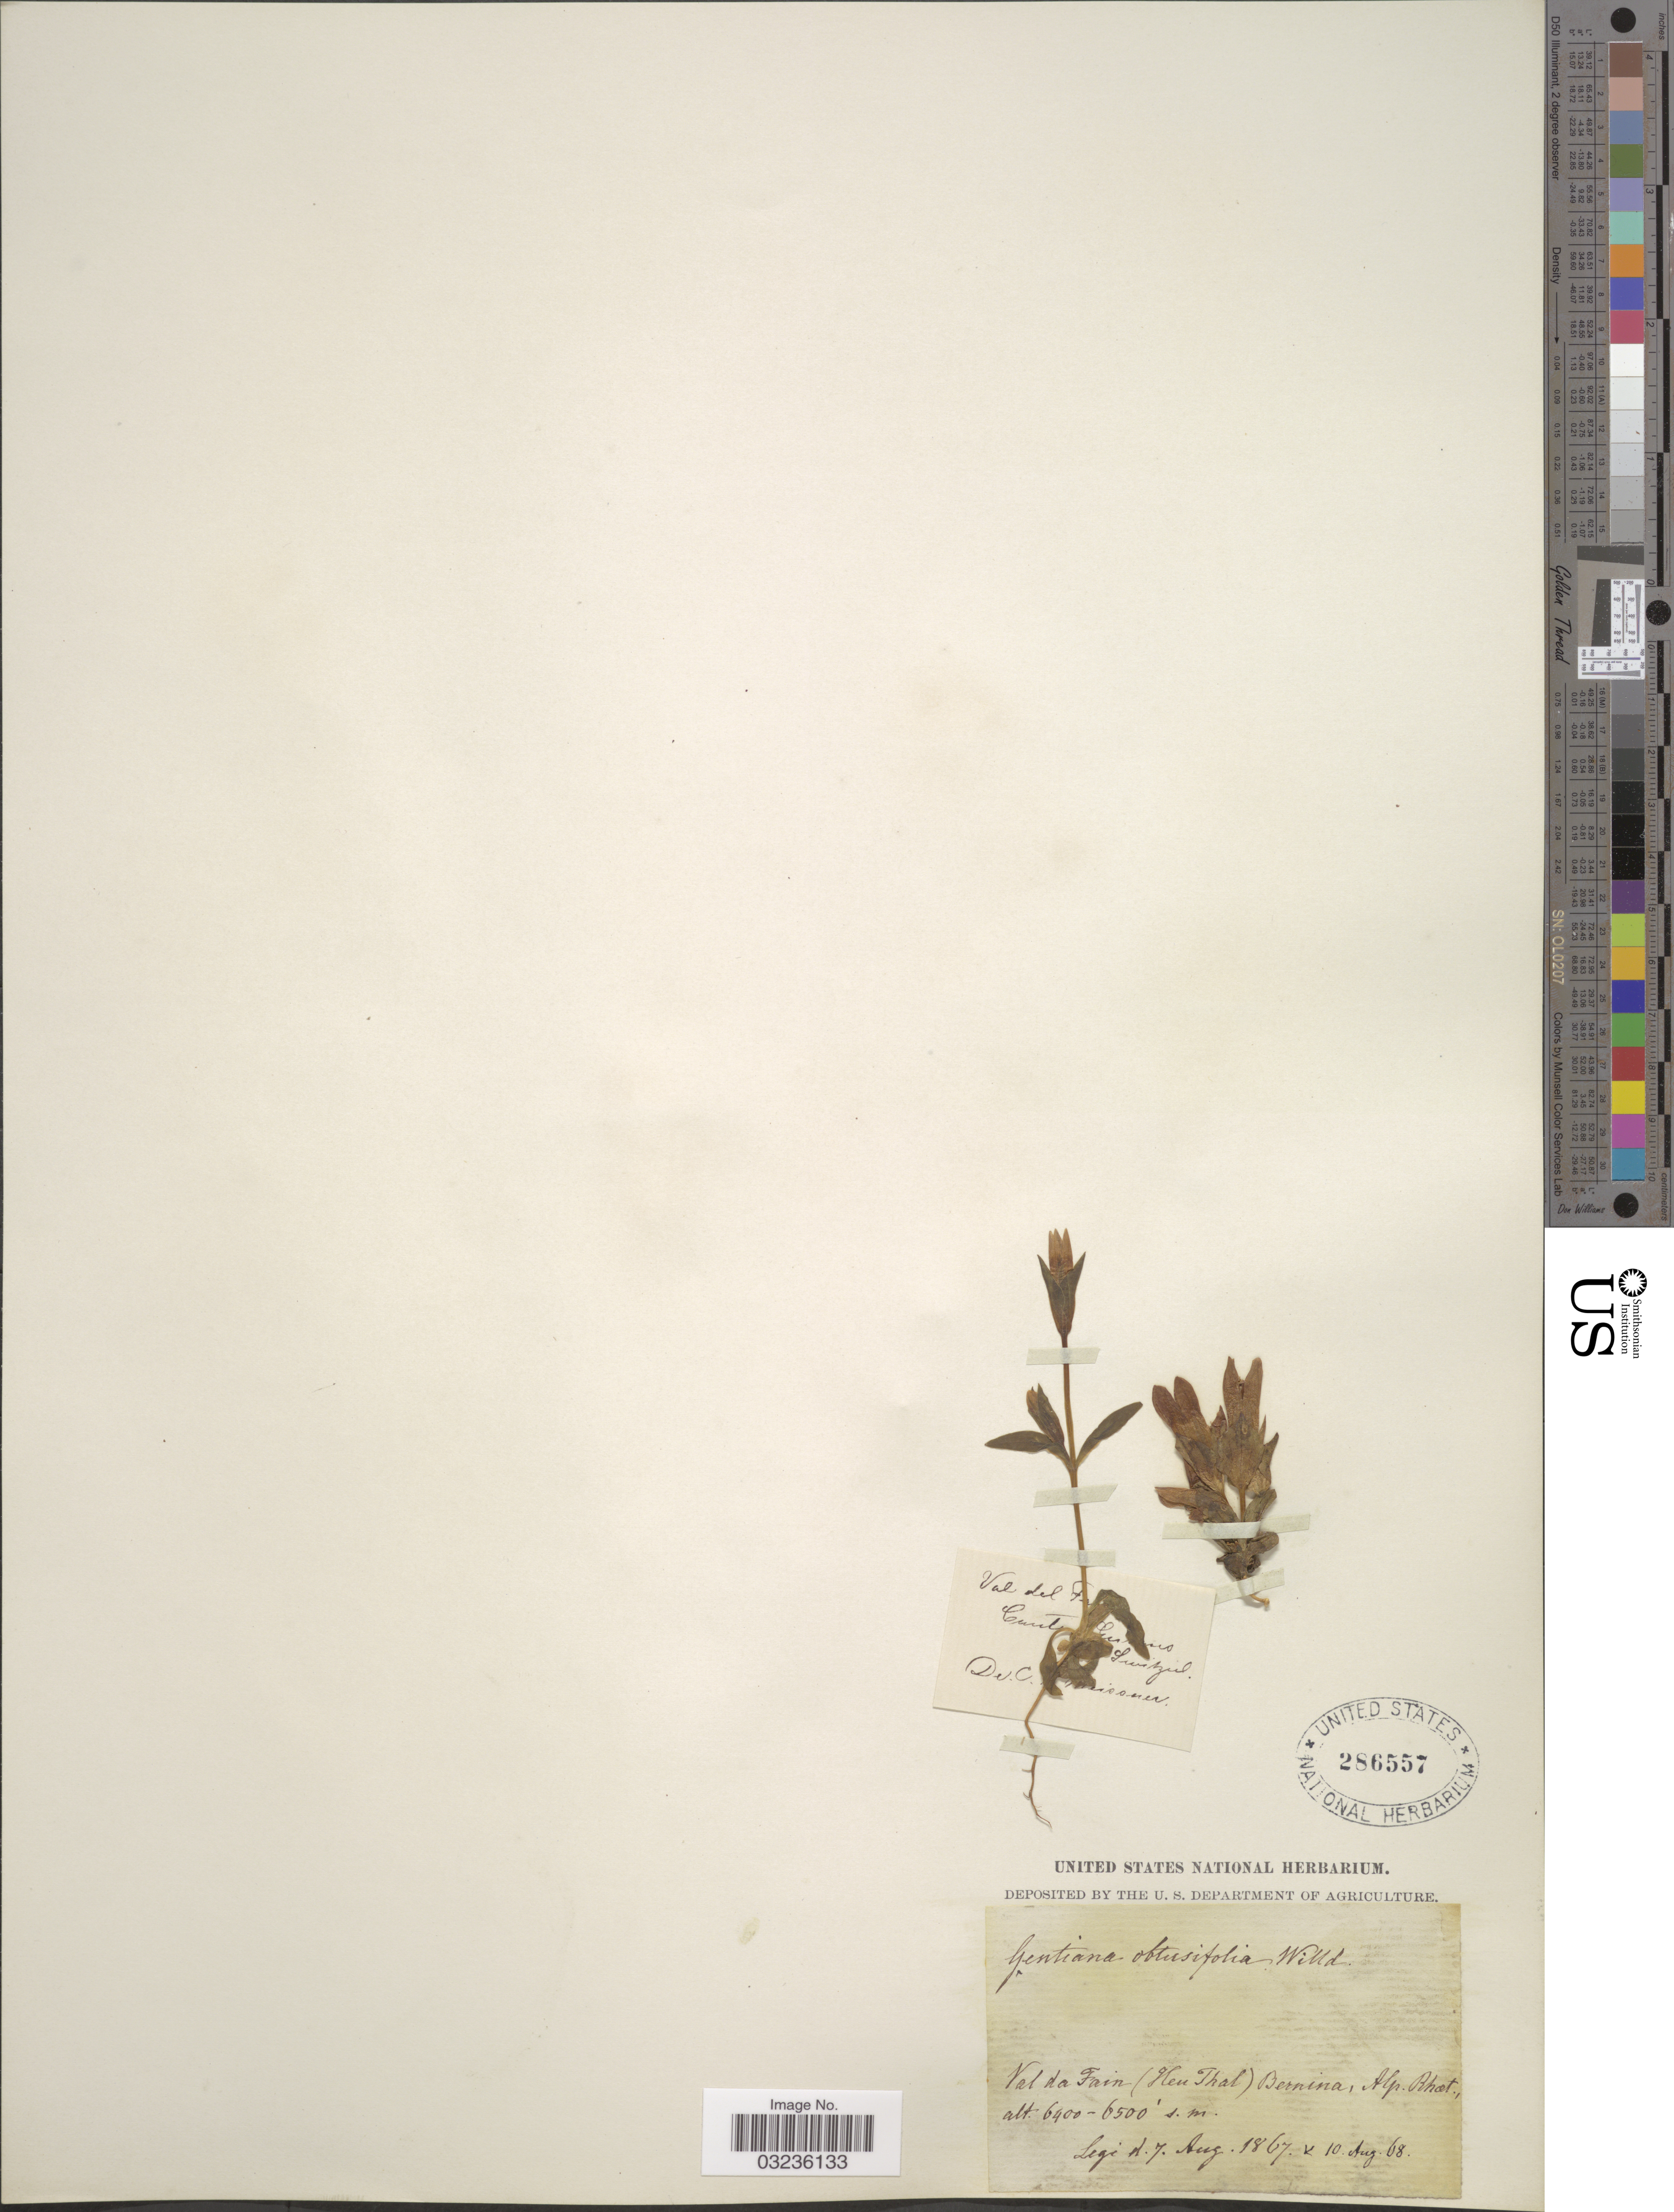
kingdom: Plantae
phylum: Tracheophyta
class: Magnoliopsida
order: Gentianales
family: Gentianaceae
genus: Gentiana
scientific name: Gentiana obtusifolia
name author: (F.W. Schmidt) Willd.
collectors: ex herb. United States National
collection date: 1867-08-07/1868-08-10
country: Switzerland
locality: Val da Fain (Heu Thal) Bernina, Alp. Rhot. Cant [illegible text] Switzerl.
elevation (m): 6400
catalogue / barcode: US 286557